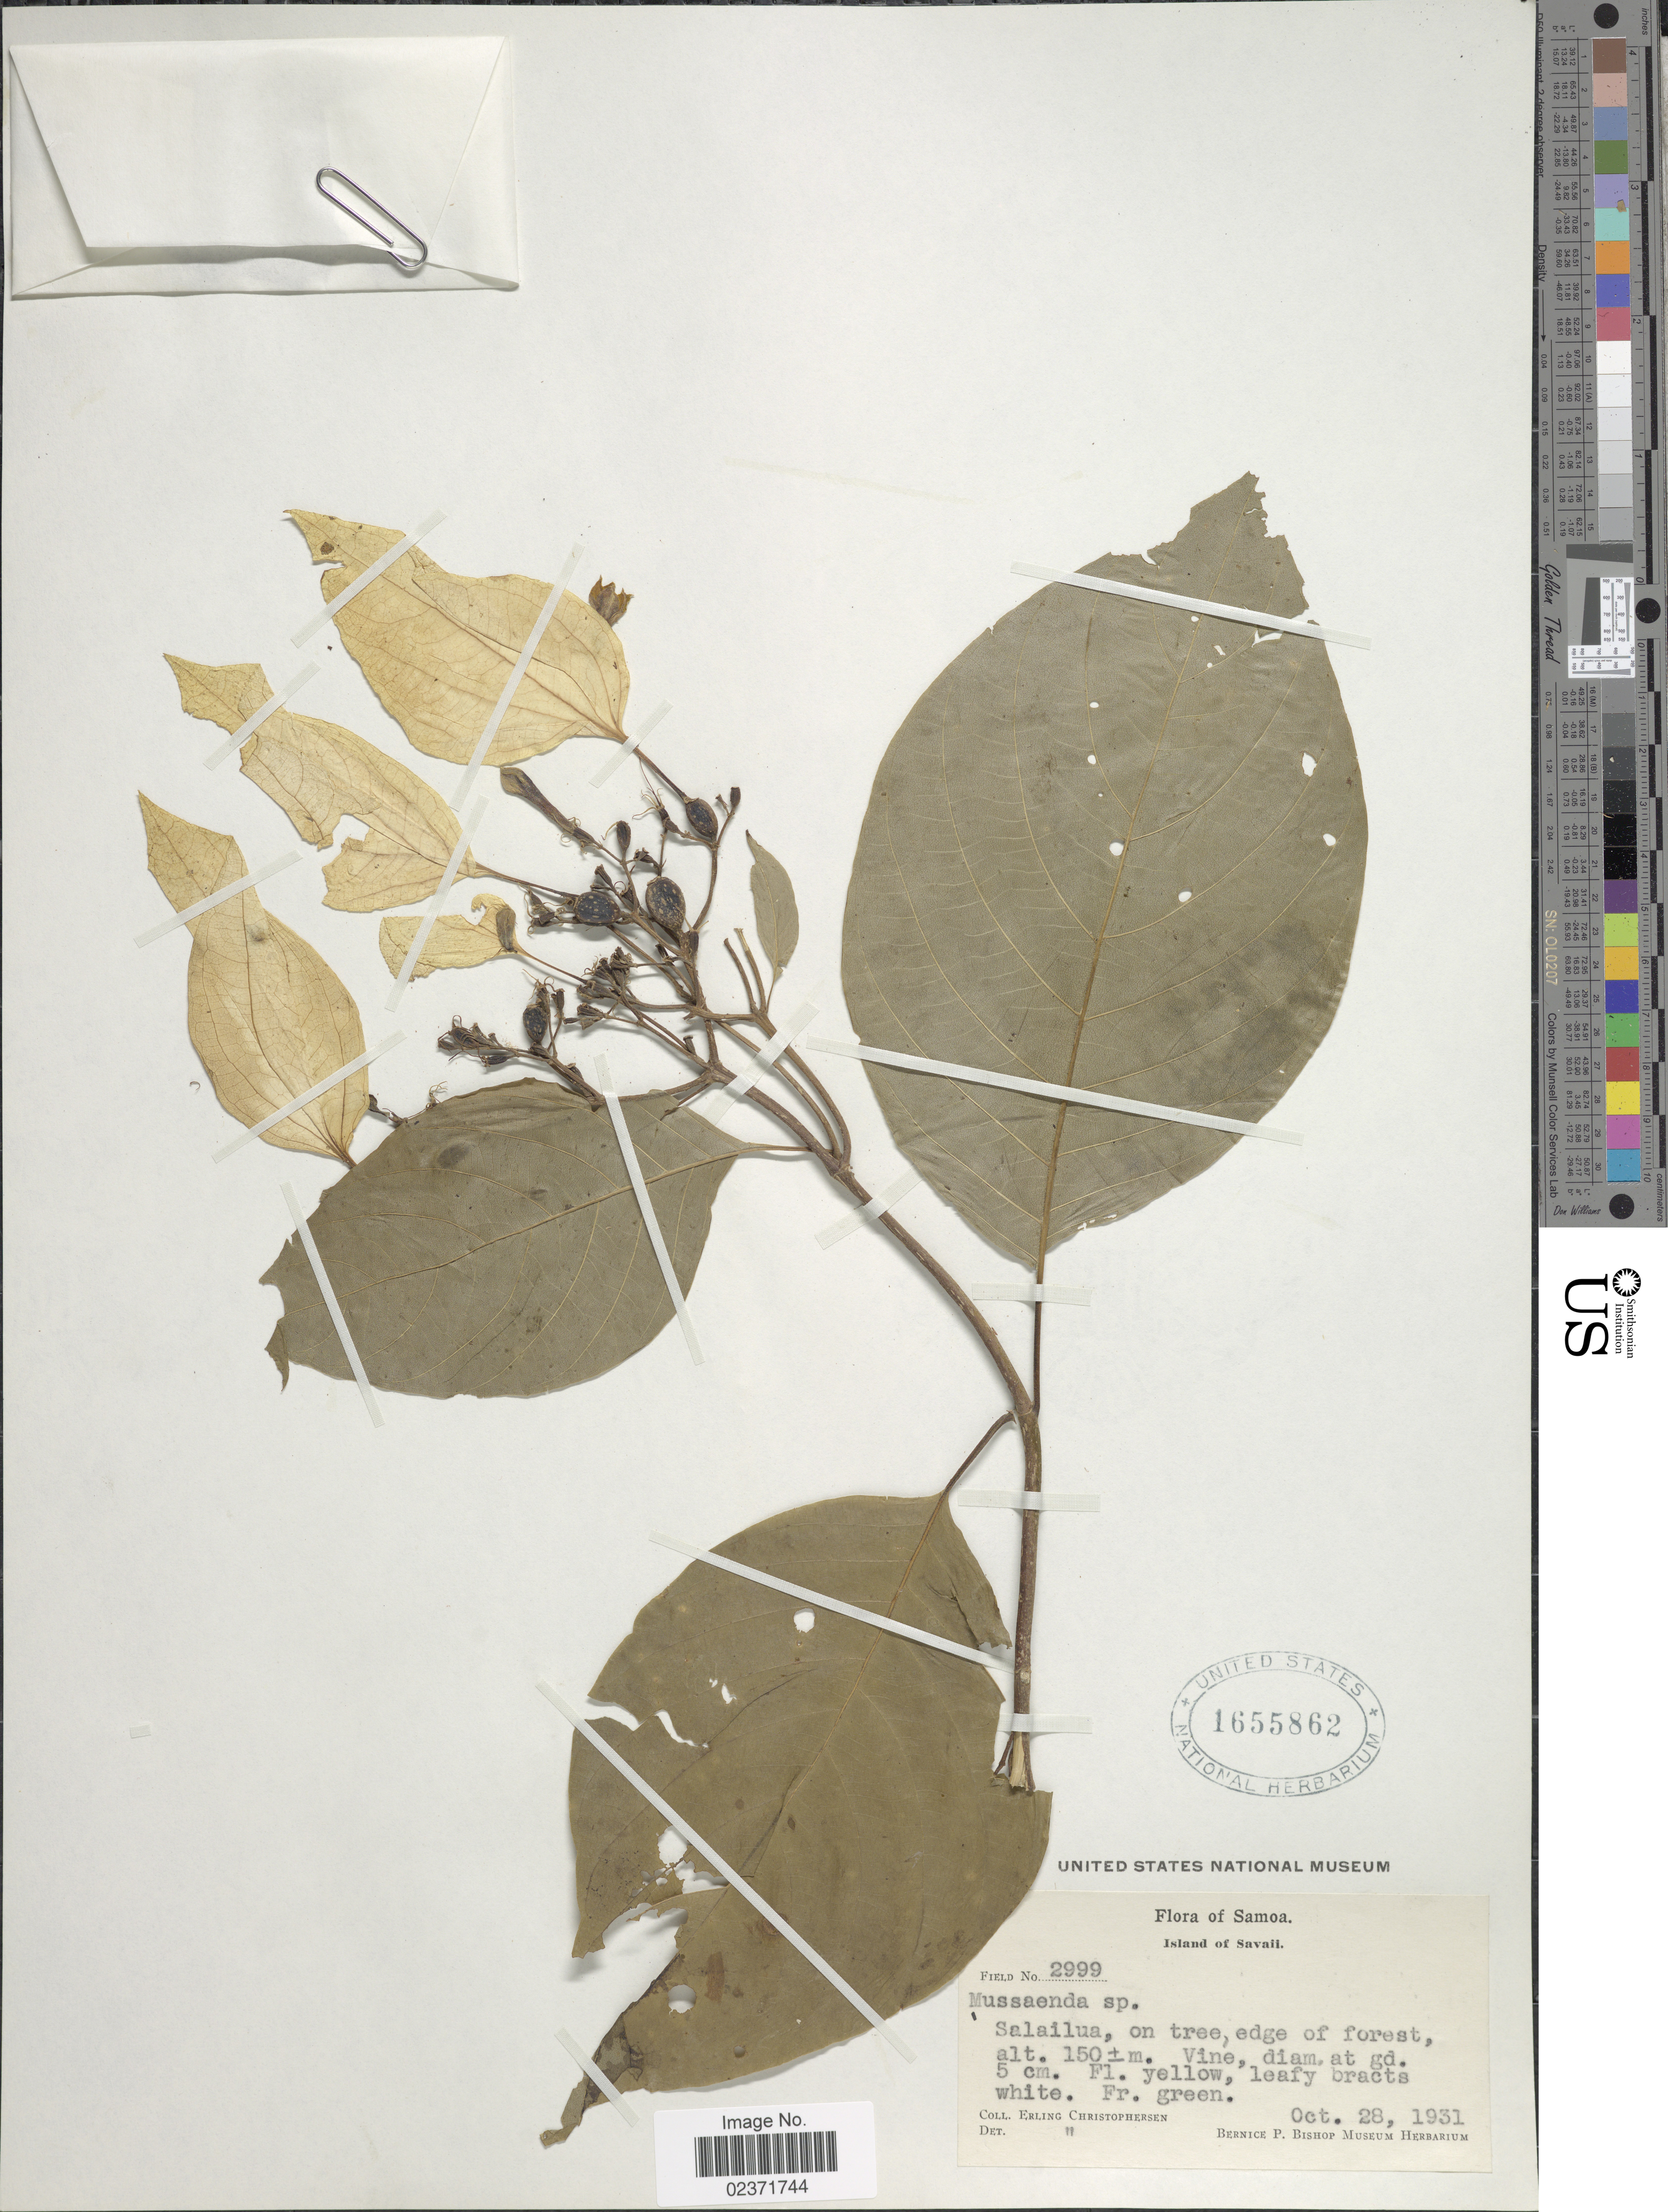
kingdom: Plantae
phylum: Tracheophyta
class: Magnoliopsida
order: Gentianales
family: Rubiaceae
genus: Mussaenda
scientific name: Mussaenda raiateensis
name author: J.W. Moore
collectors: E. Christophersen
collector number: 2999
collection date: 1931-10-28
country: Samoa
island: Savai'i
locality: Samoa. Island of Savaii. Salailua, on tree, edge of forest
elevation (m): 150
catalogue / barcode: US 1655862